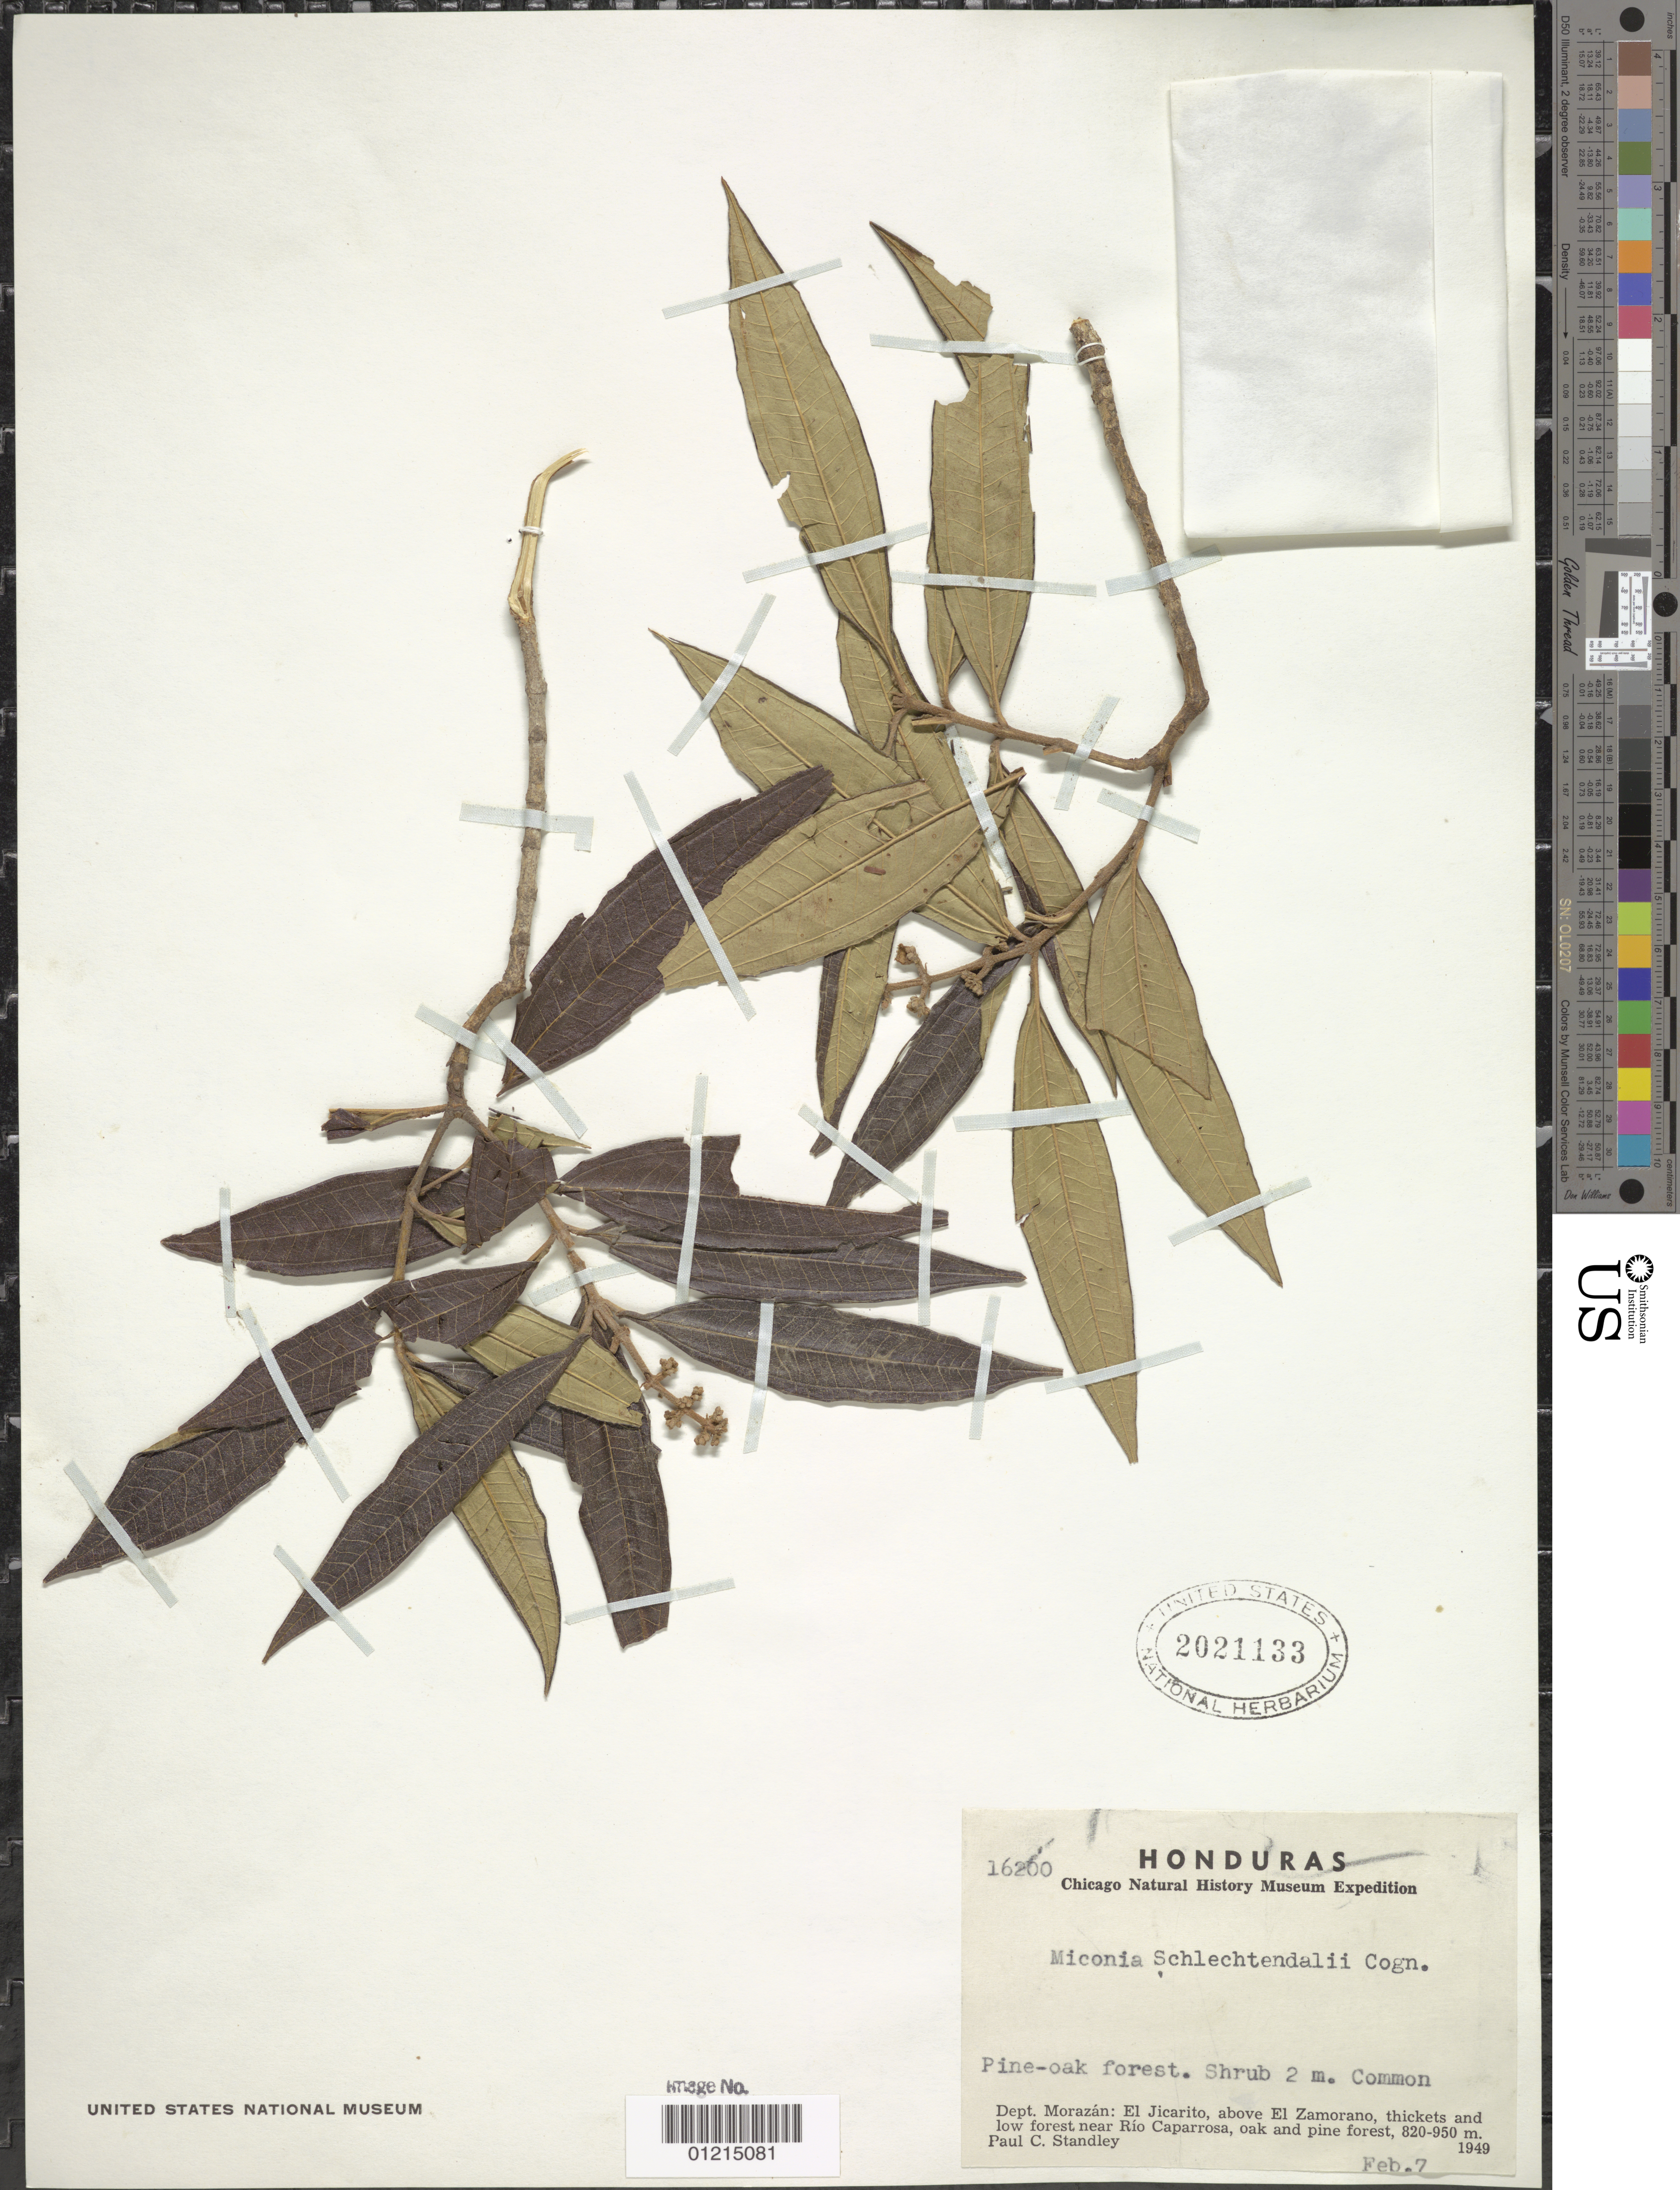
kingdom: Plantae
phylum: Tracheophyta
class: Magnoliopsida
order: Myrtales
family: Melastomataceae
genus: Miconia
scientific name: Miconia schlechtendalii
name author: Cogn. in DC.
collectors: P. C. Standley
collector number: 16200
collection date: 1949-02-07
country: Honduras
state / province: Fco. Morazán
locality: El Jicarito, above El Zamorano, forest near Rio Caparrosa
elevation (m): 820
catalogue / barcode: US 2021133